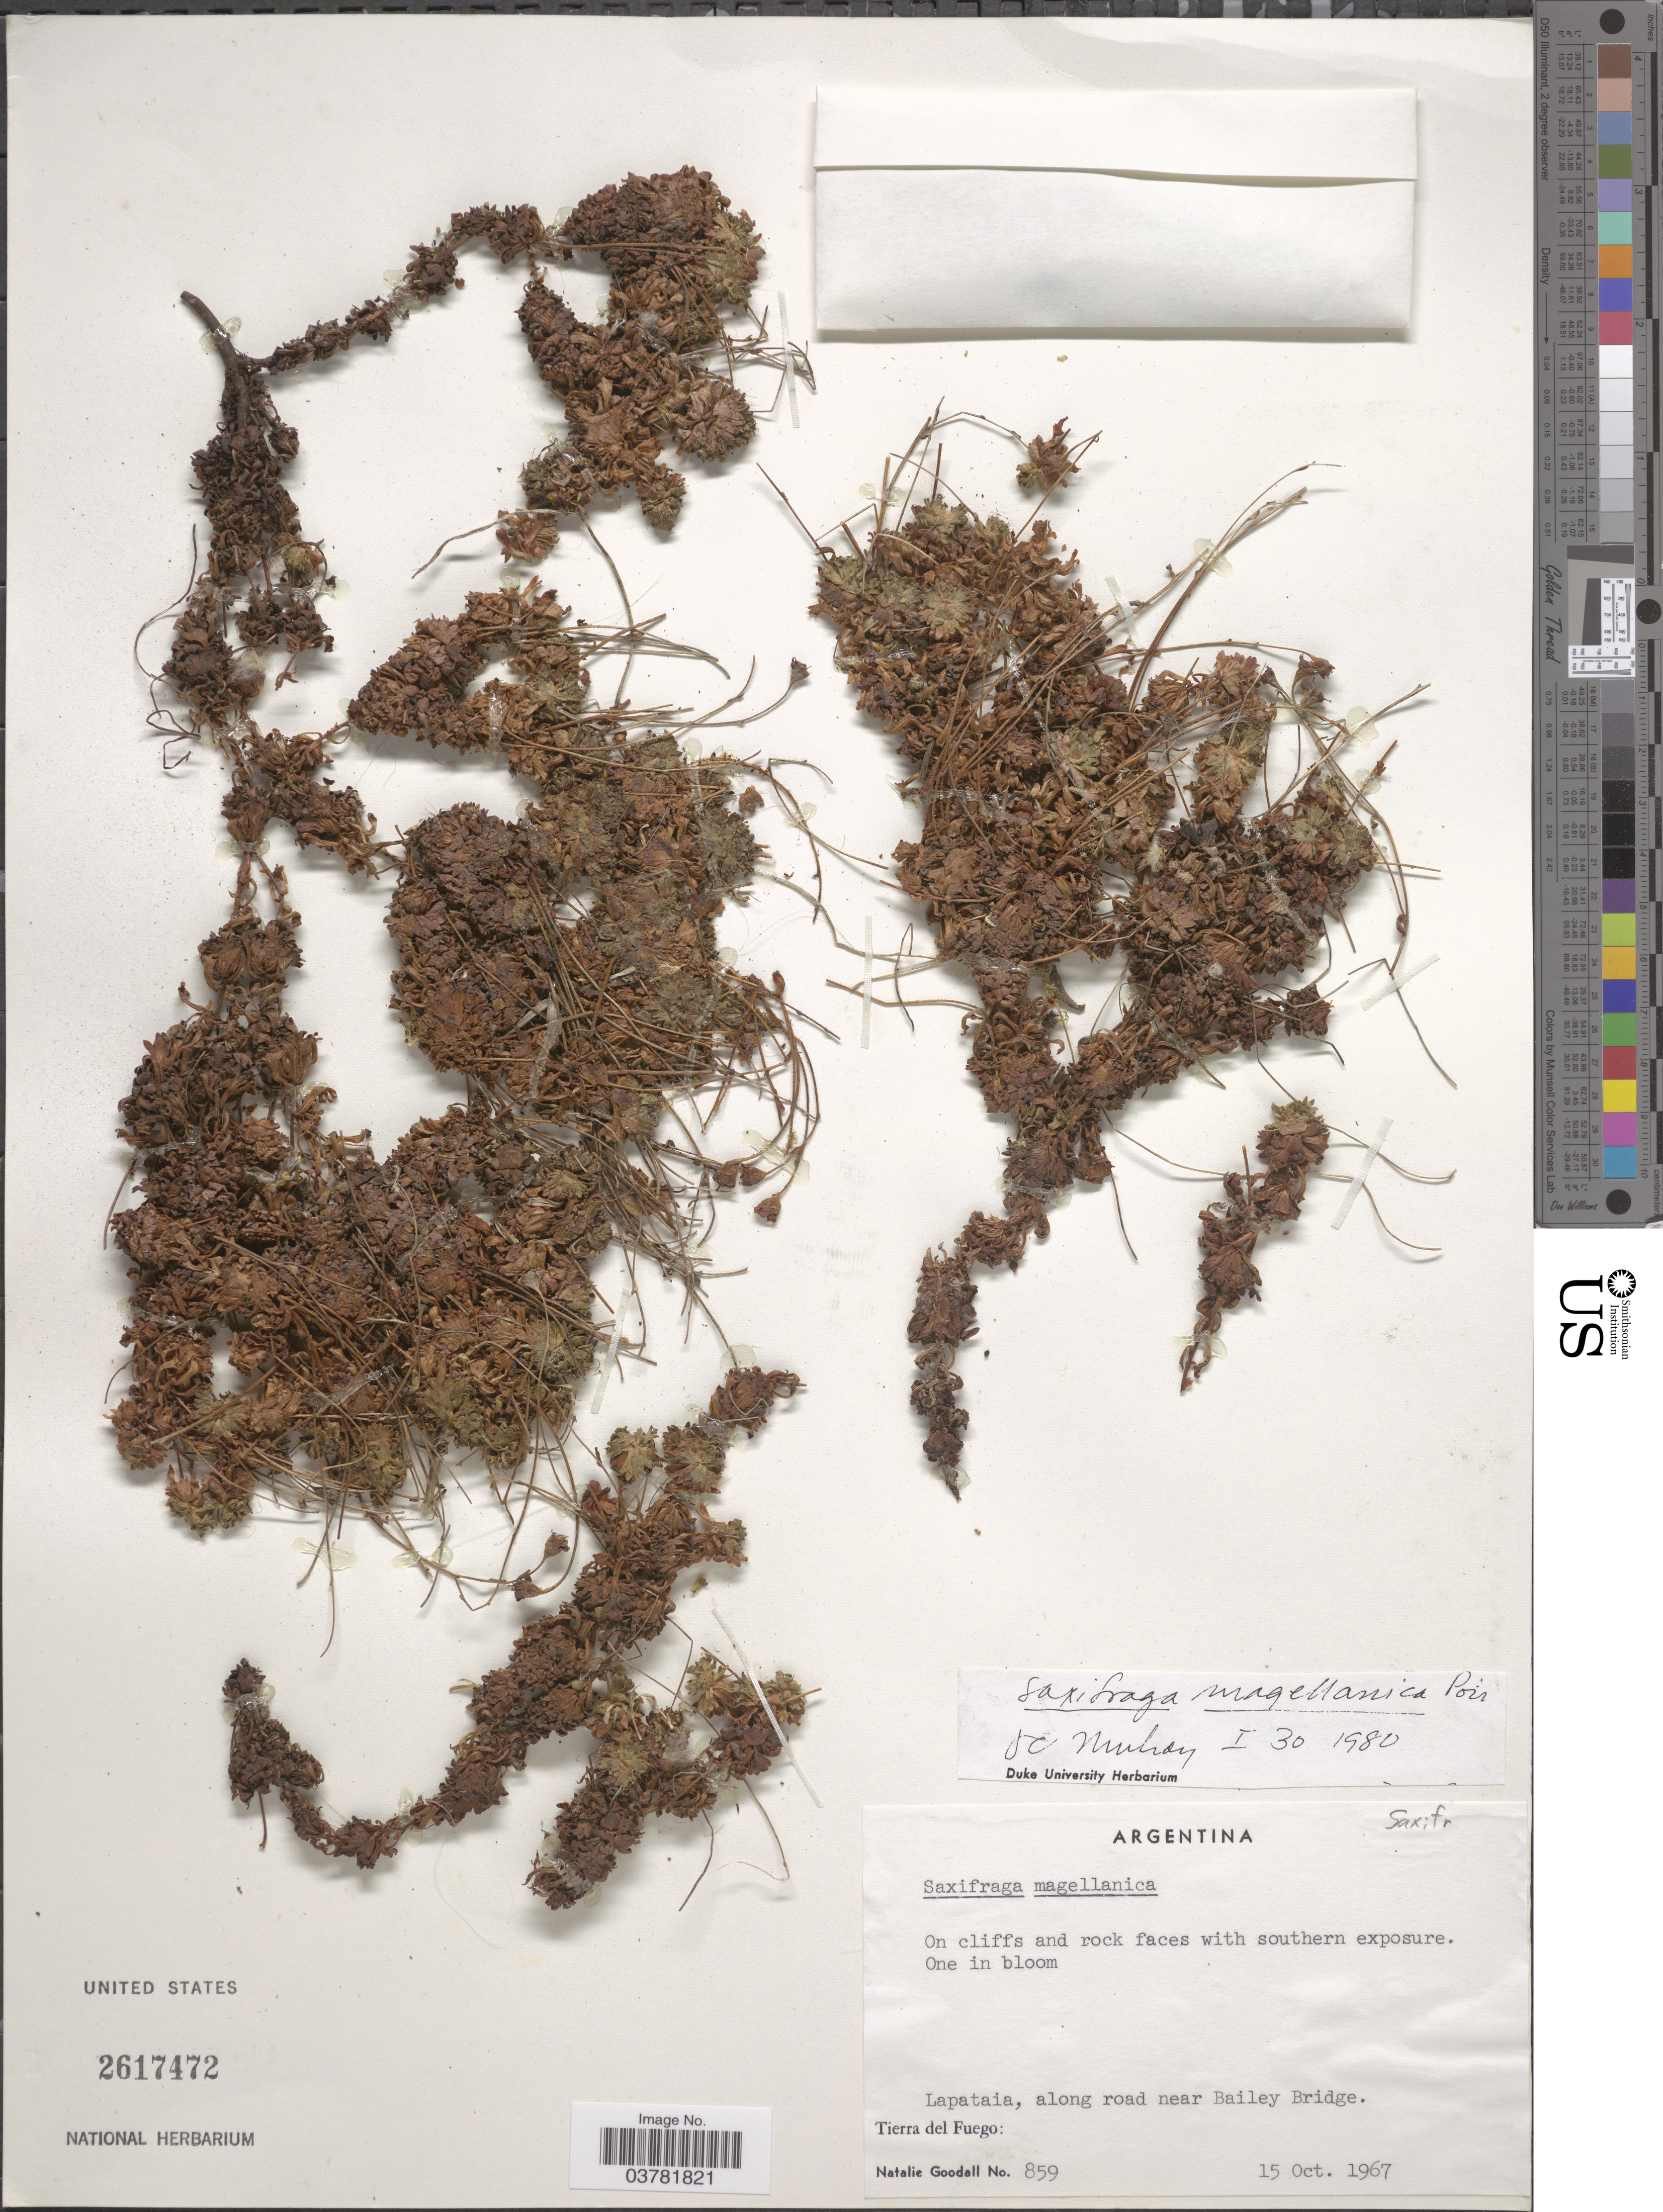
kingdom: Plantae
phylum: Tracheophyta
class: Magnoliopsida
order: Saxifragales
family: Saxifragaceae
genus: Saxifraga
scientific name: Saxifraga magellanica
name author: Poir.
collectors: N. Goodall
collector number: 859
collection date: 1967-10-15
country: Argentina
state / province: Tierra del Fuego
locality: On cliffs and rock faces with southern exposure. Lapataia, along road near Bailey Bridge.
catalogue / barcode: US 2617472